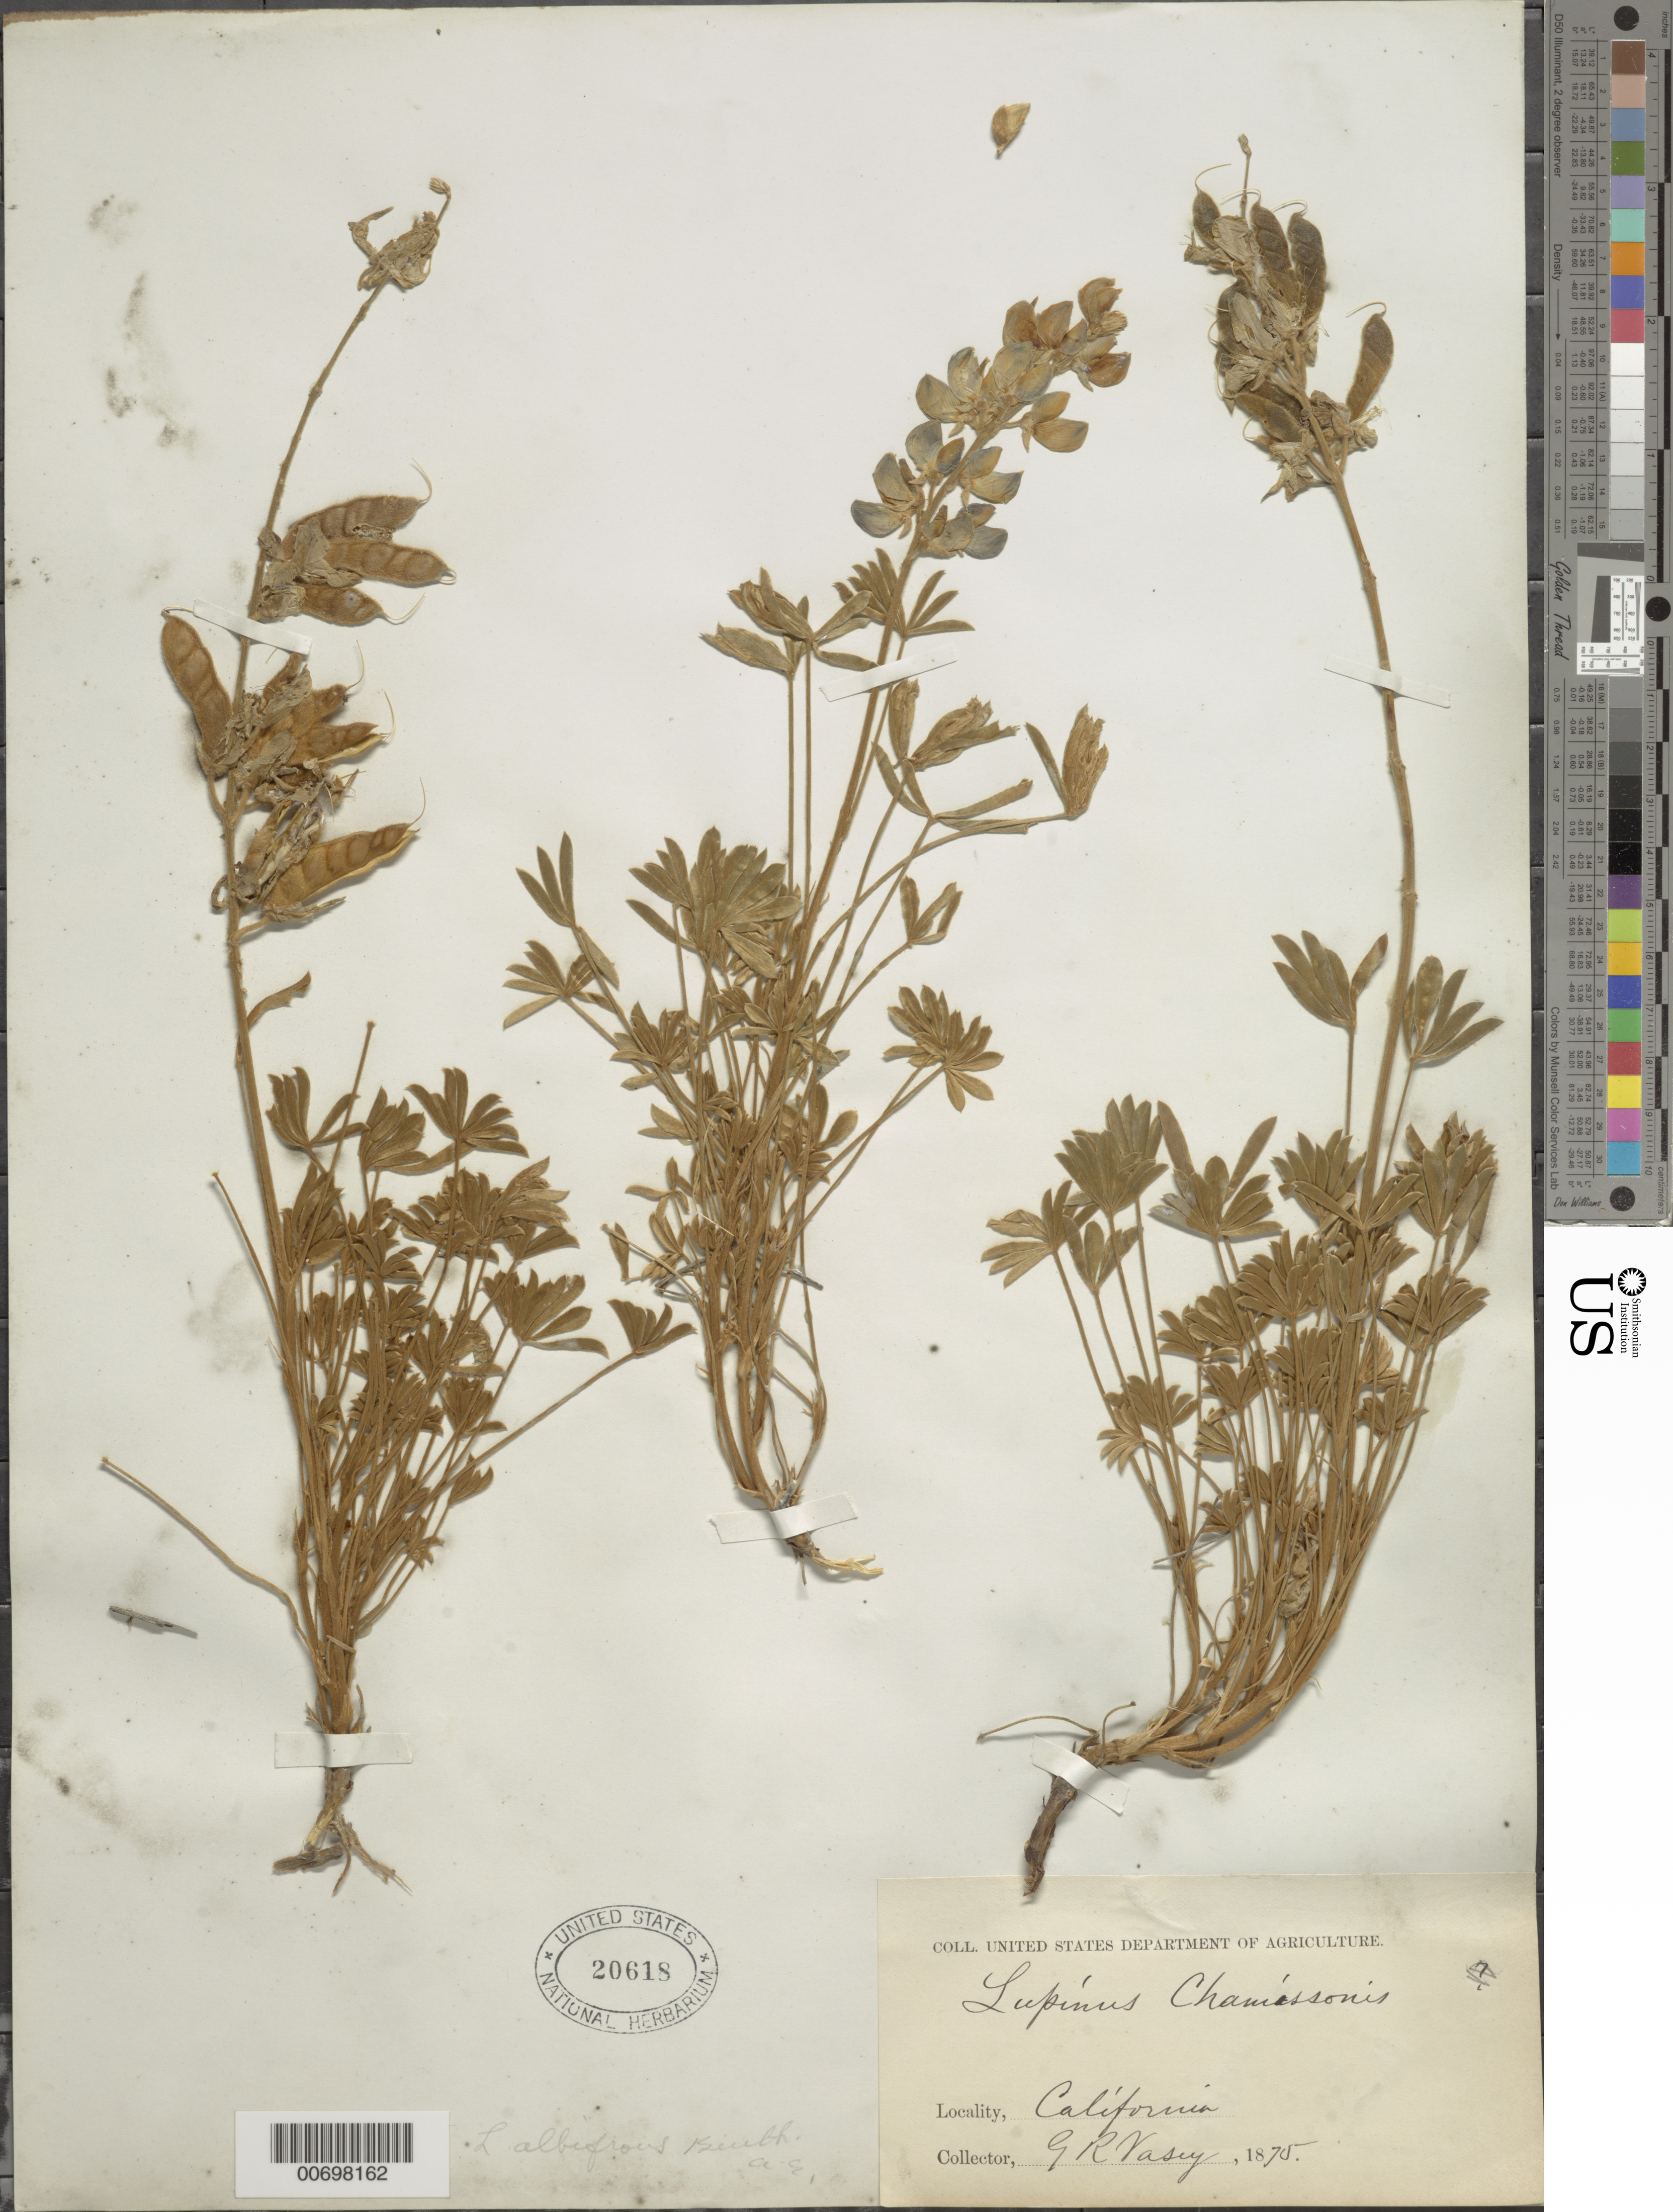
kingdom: Plantae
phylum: Tracheophyta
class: Magnoliopsida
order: Fabales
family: Fabaceae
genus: Lupinus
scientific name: Lupinus albifrons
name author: Benth.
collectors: G. R. Vasey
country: United States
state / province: California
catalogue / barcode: US 20618